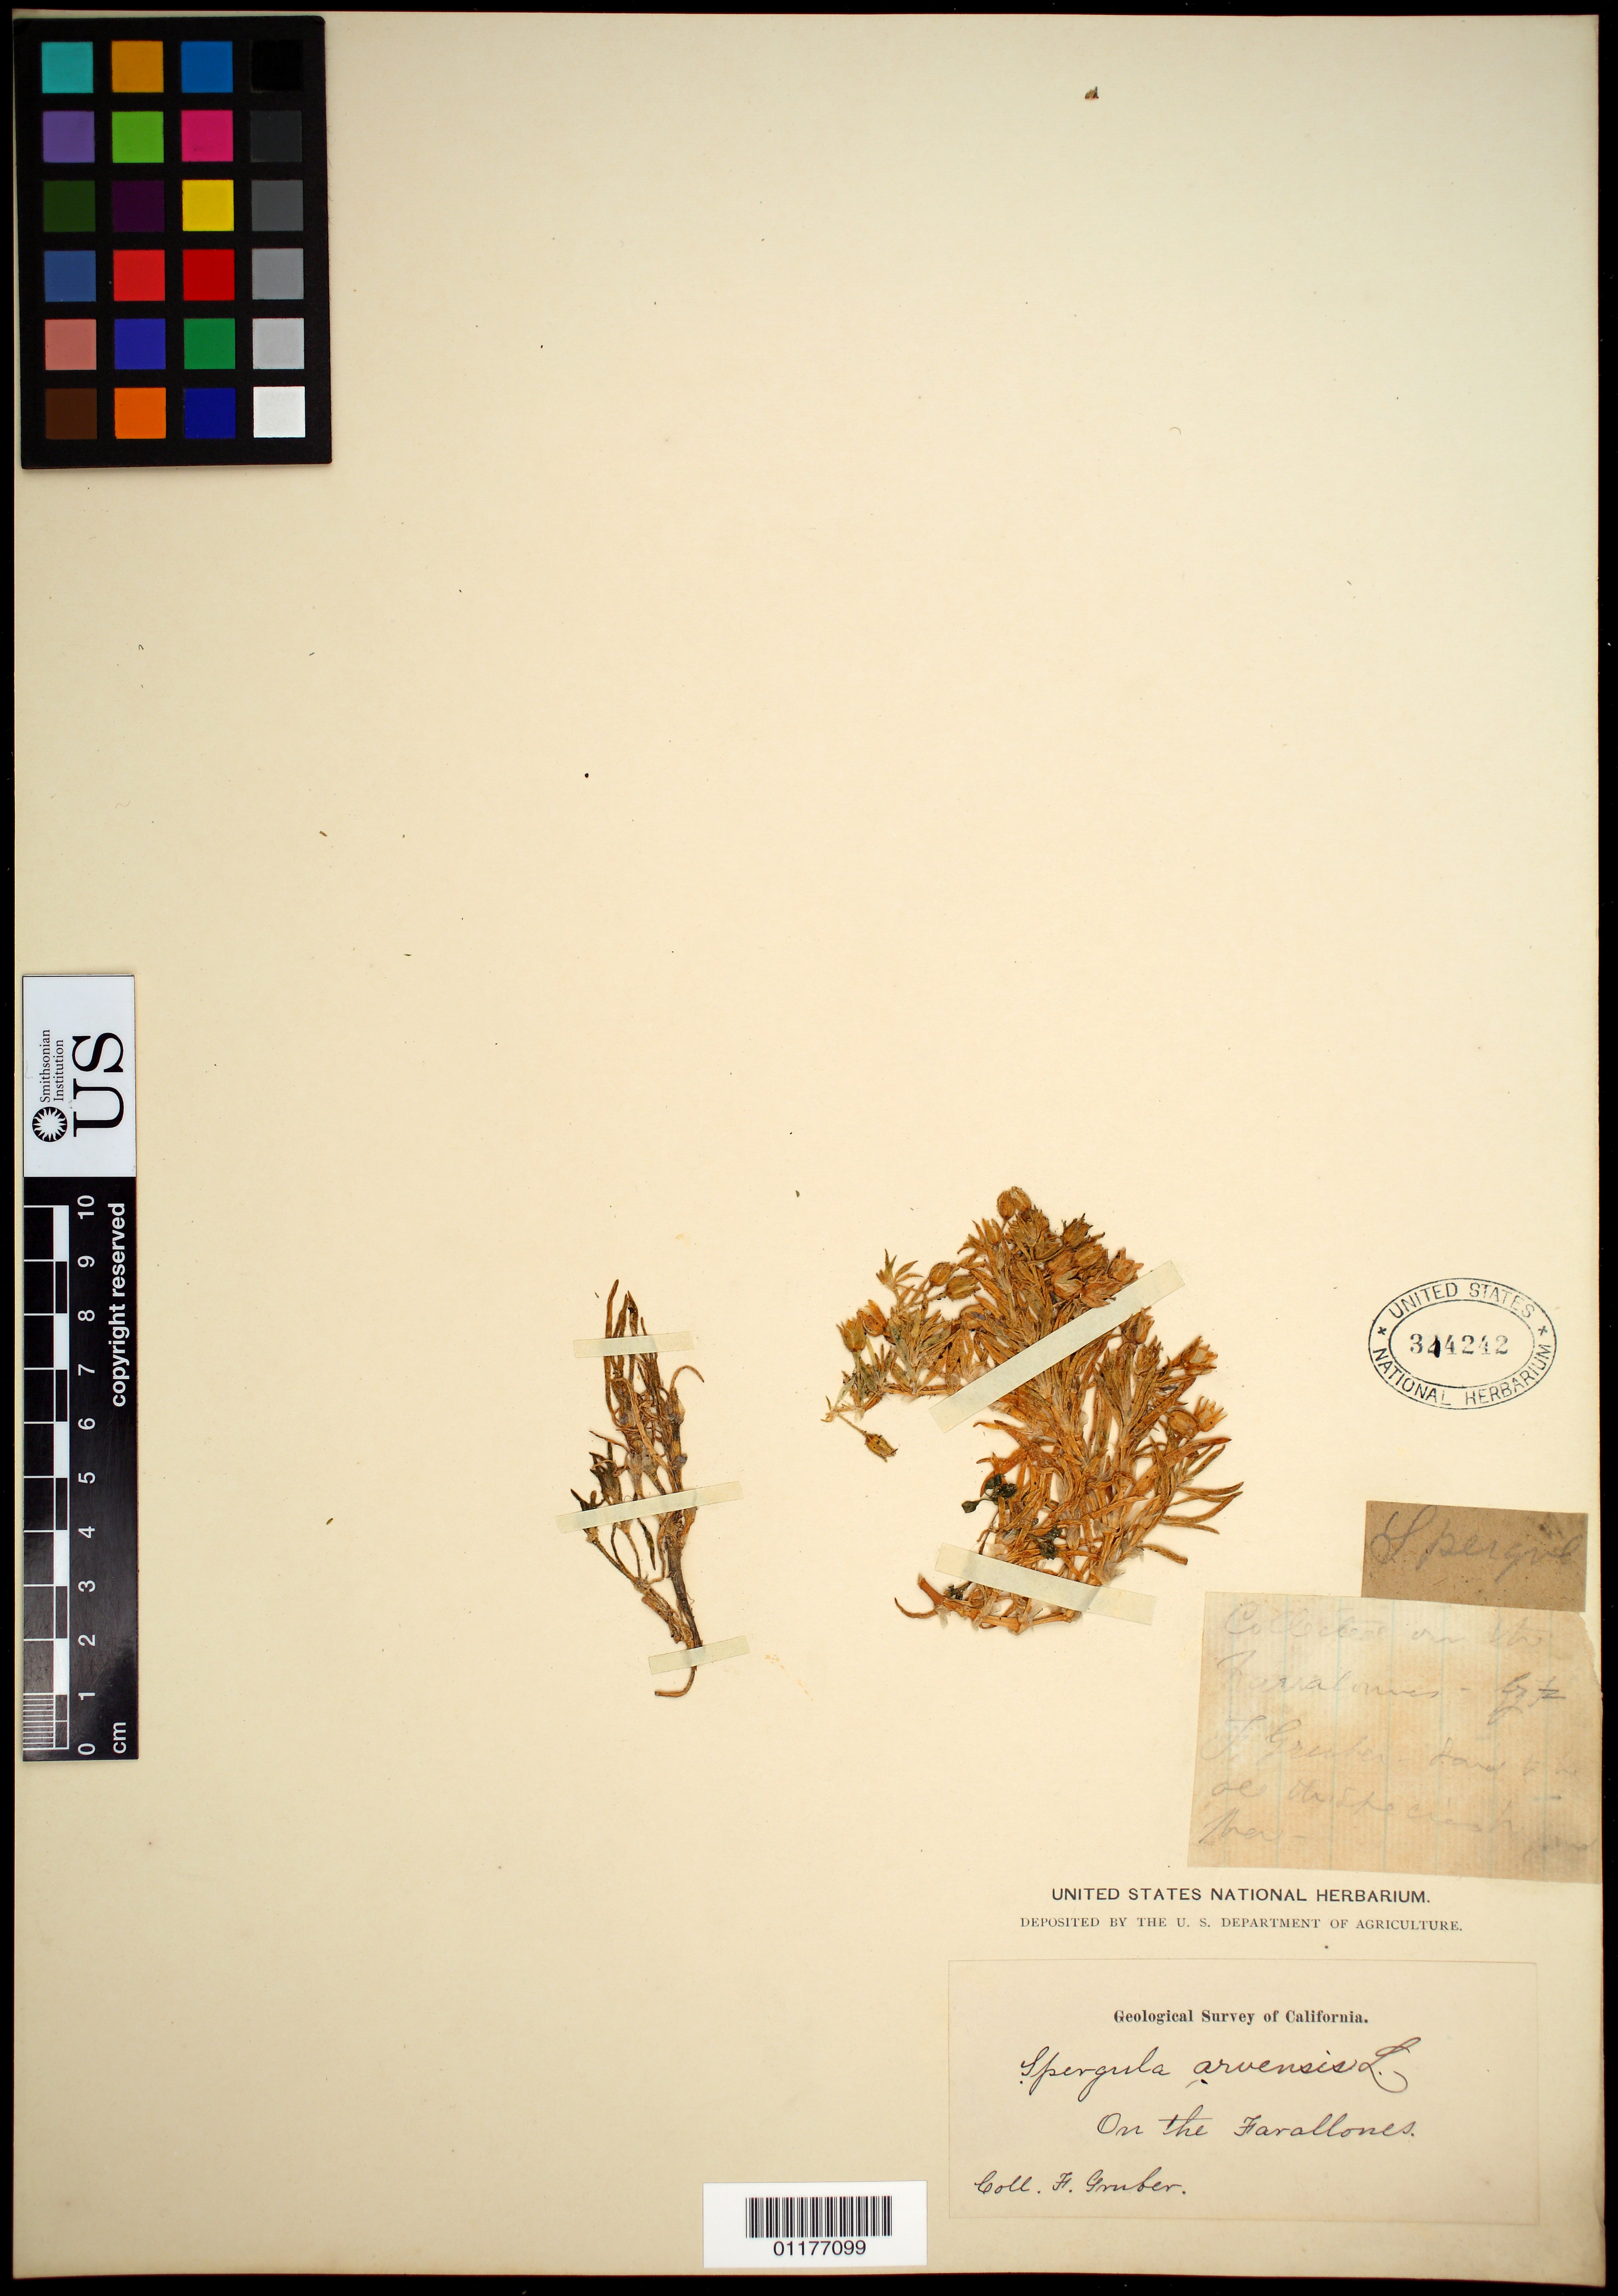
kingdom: Plantae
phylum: Tracheophyta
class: Magnoliopsida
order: Caryophyllales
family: Caryophyllaceae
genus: Spergula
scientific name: Spergula arvensis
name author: L.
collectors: F. Gruber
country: United States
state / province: California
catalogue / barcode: US 344242